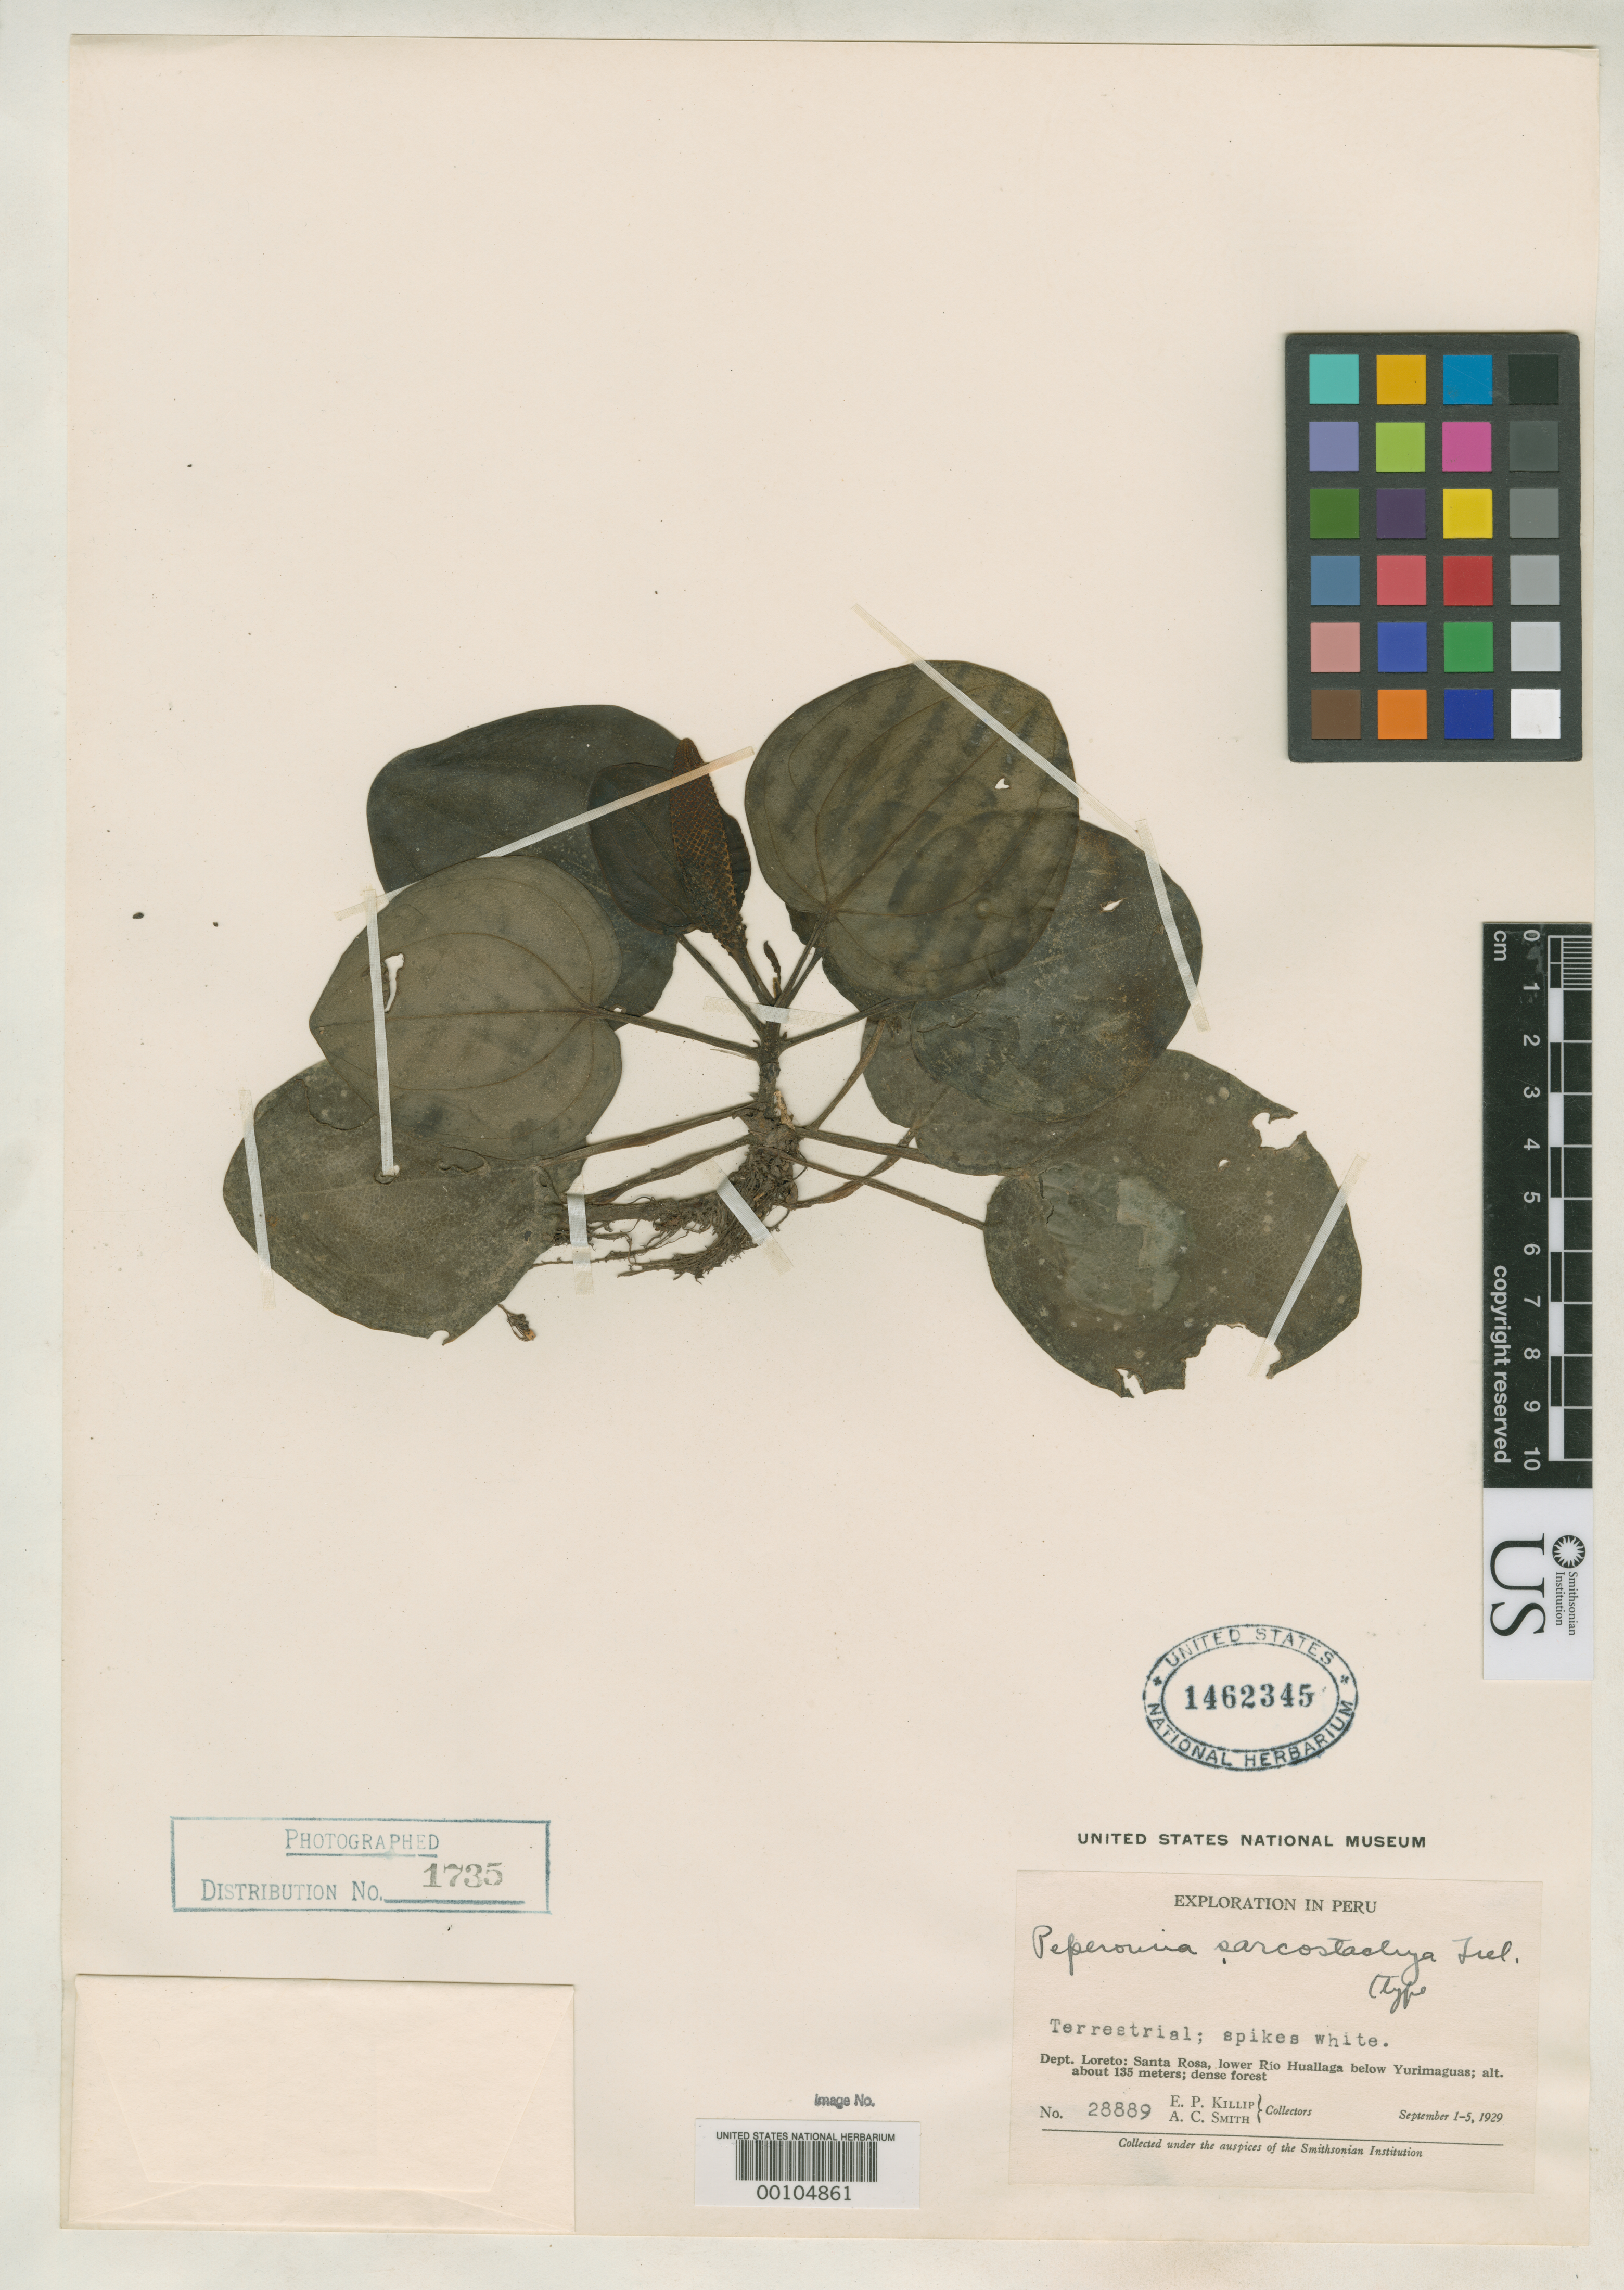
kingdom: Plantae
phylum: Tracheophyta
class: Magnoliopsida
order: Piperales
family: Piperaceae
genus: Peperomia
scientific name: Peperomia sarcostachya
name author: Trel. in J.F. Macbr.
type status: Holotype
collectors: E. P. Killip & A. C. Smith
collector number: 28889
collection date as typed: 01 Sep 1929 to 05 Sep 1929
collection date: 1929-09-01/1929-09-05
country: Peru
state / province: Loreto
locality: Santa Rosa, lower Rio Huallaga, below Yurimaguas.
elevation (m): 135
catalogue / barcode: US 1462345